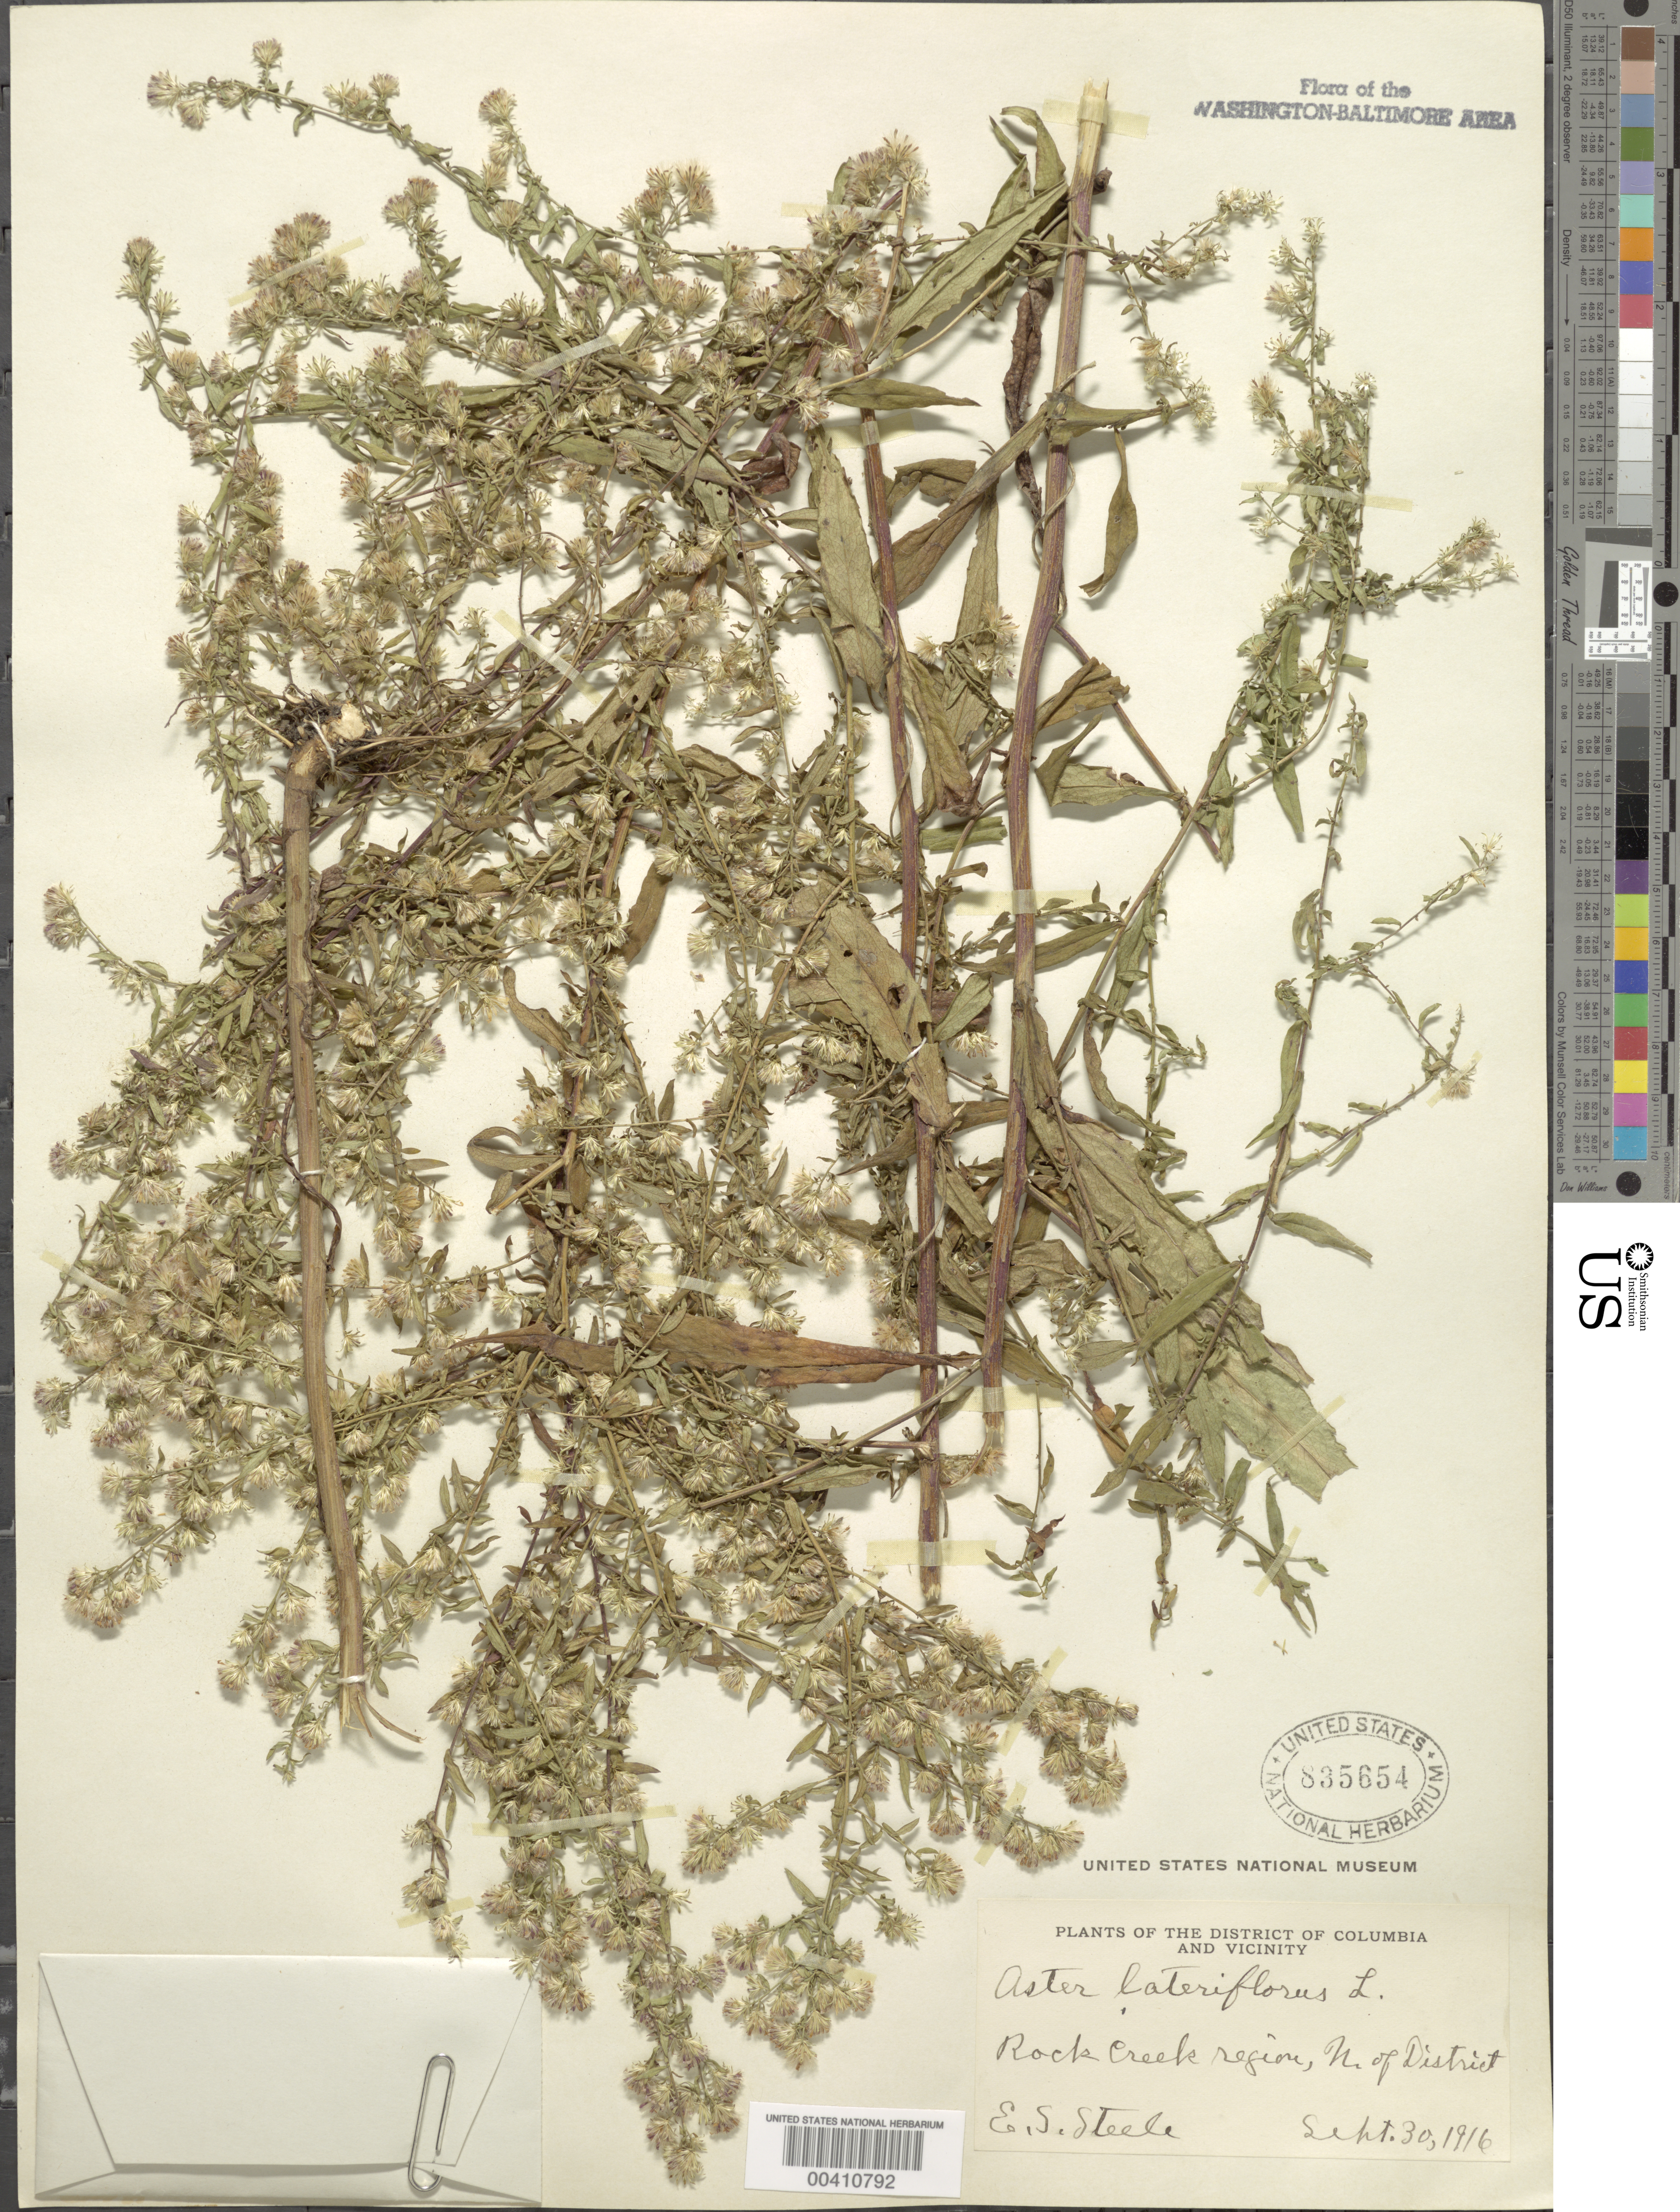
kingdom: Plantae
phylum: Tracheophyta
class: Magnoliopsida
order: Asterales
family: Asteraceae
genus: Symphyotrichum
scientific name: Symphyotrichum lateriflorum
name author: (L.) Á. Löve & D. Löve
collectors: E. Steele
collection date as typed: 30 Sep 1916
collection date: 1916-09-30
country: United States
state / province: Maryland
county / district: Montgomery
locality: Rock Creek Region Rock Creek Park & vicinity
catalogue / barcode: US 835654